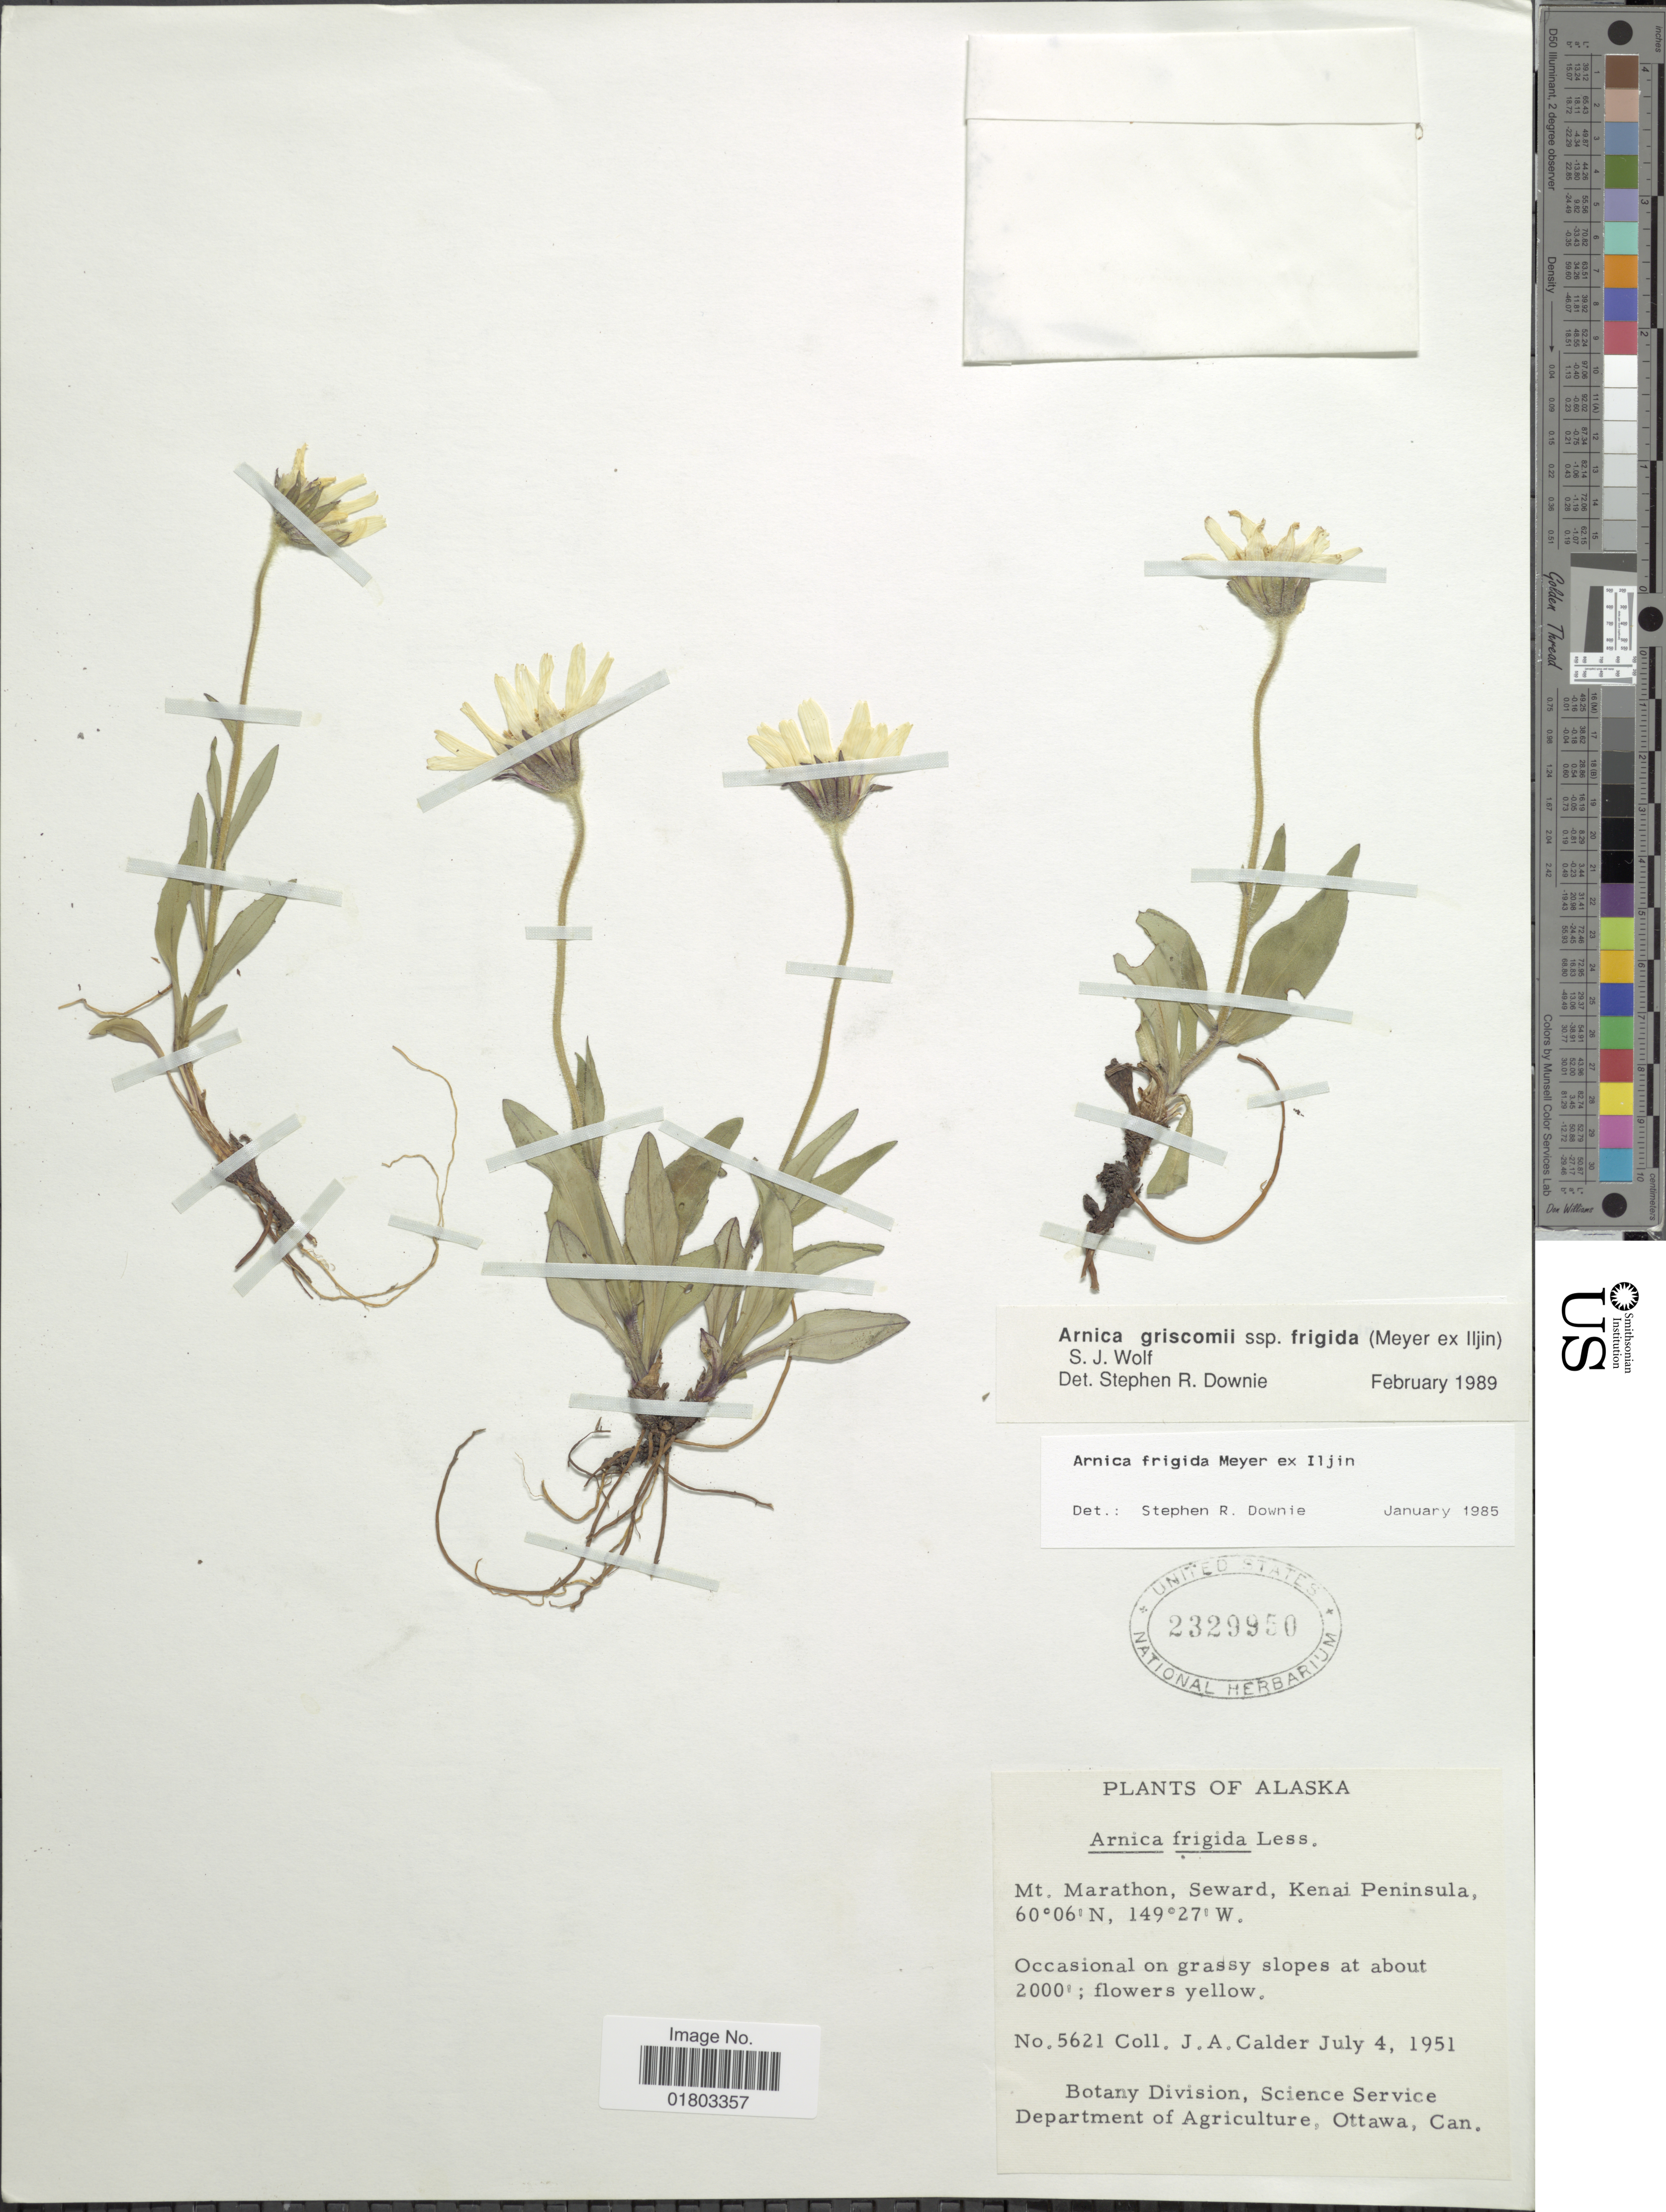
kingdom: Plantae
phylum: Tracheophyta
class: Magnoliopsida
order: Asterales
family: Asteraceae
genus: Arnica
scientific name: Arnica griscomii subsp. frigida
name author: (C.A. Mey. ex Iljin) S.J. Wolf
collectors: J. A. Calder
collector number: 5621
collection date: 1951-07-04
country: United States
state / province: Alaska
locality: Mt Marathon, Seward, Kenai Peninsula, Occasional on grassy slopes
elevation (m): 610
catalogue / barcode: US 2329950